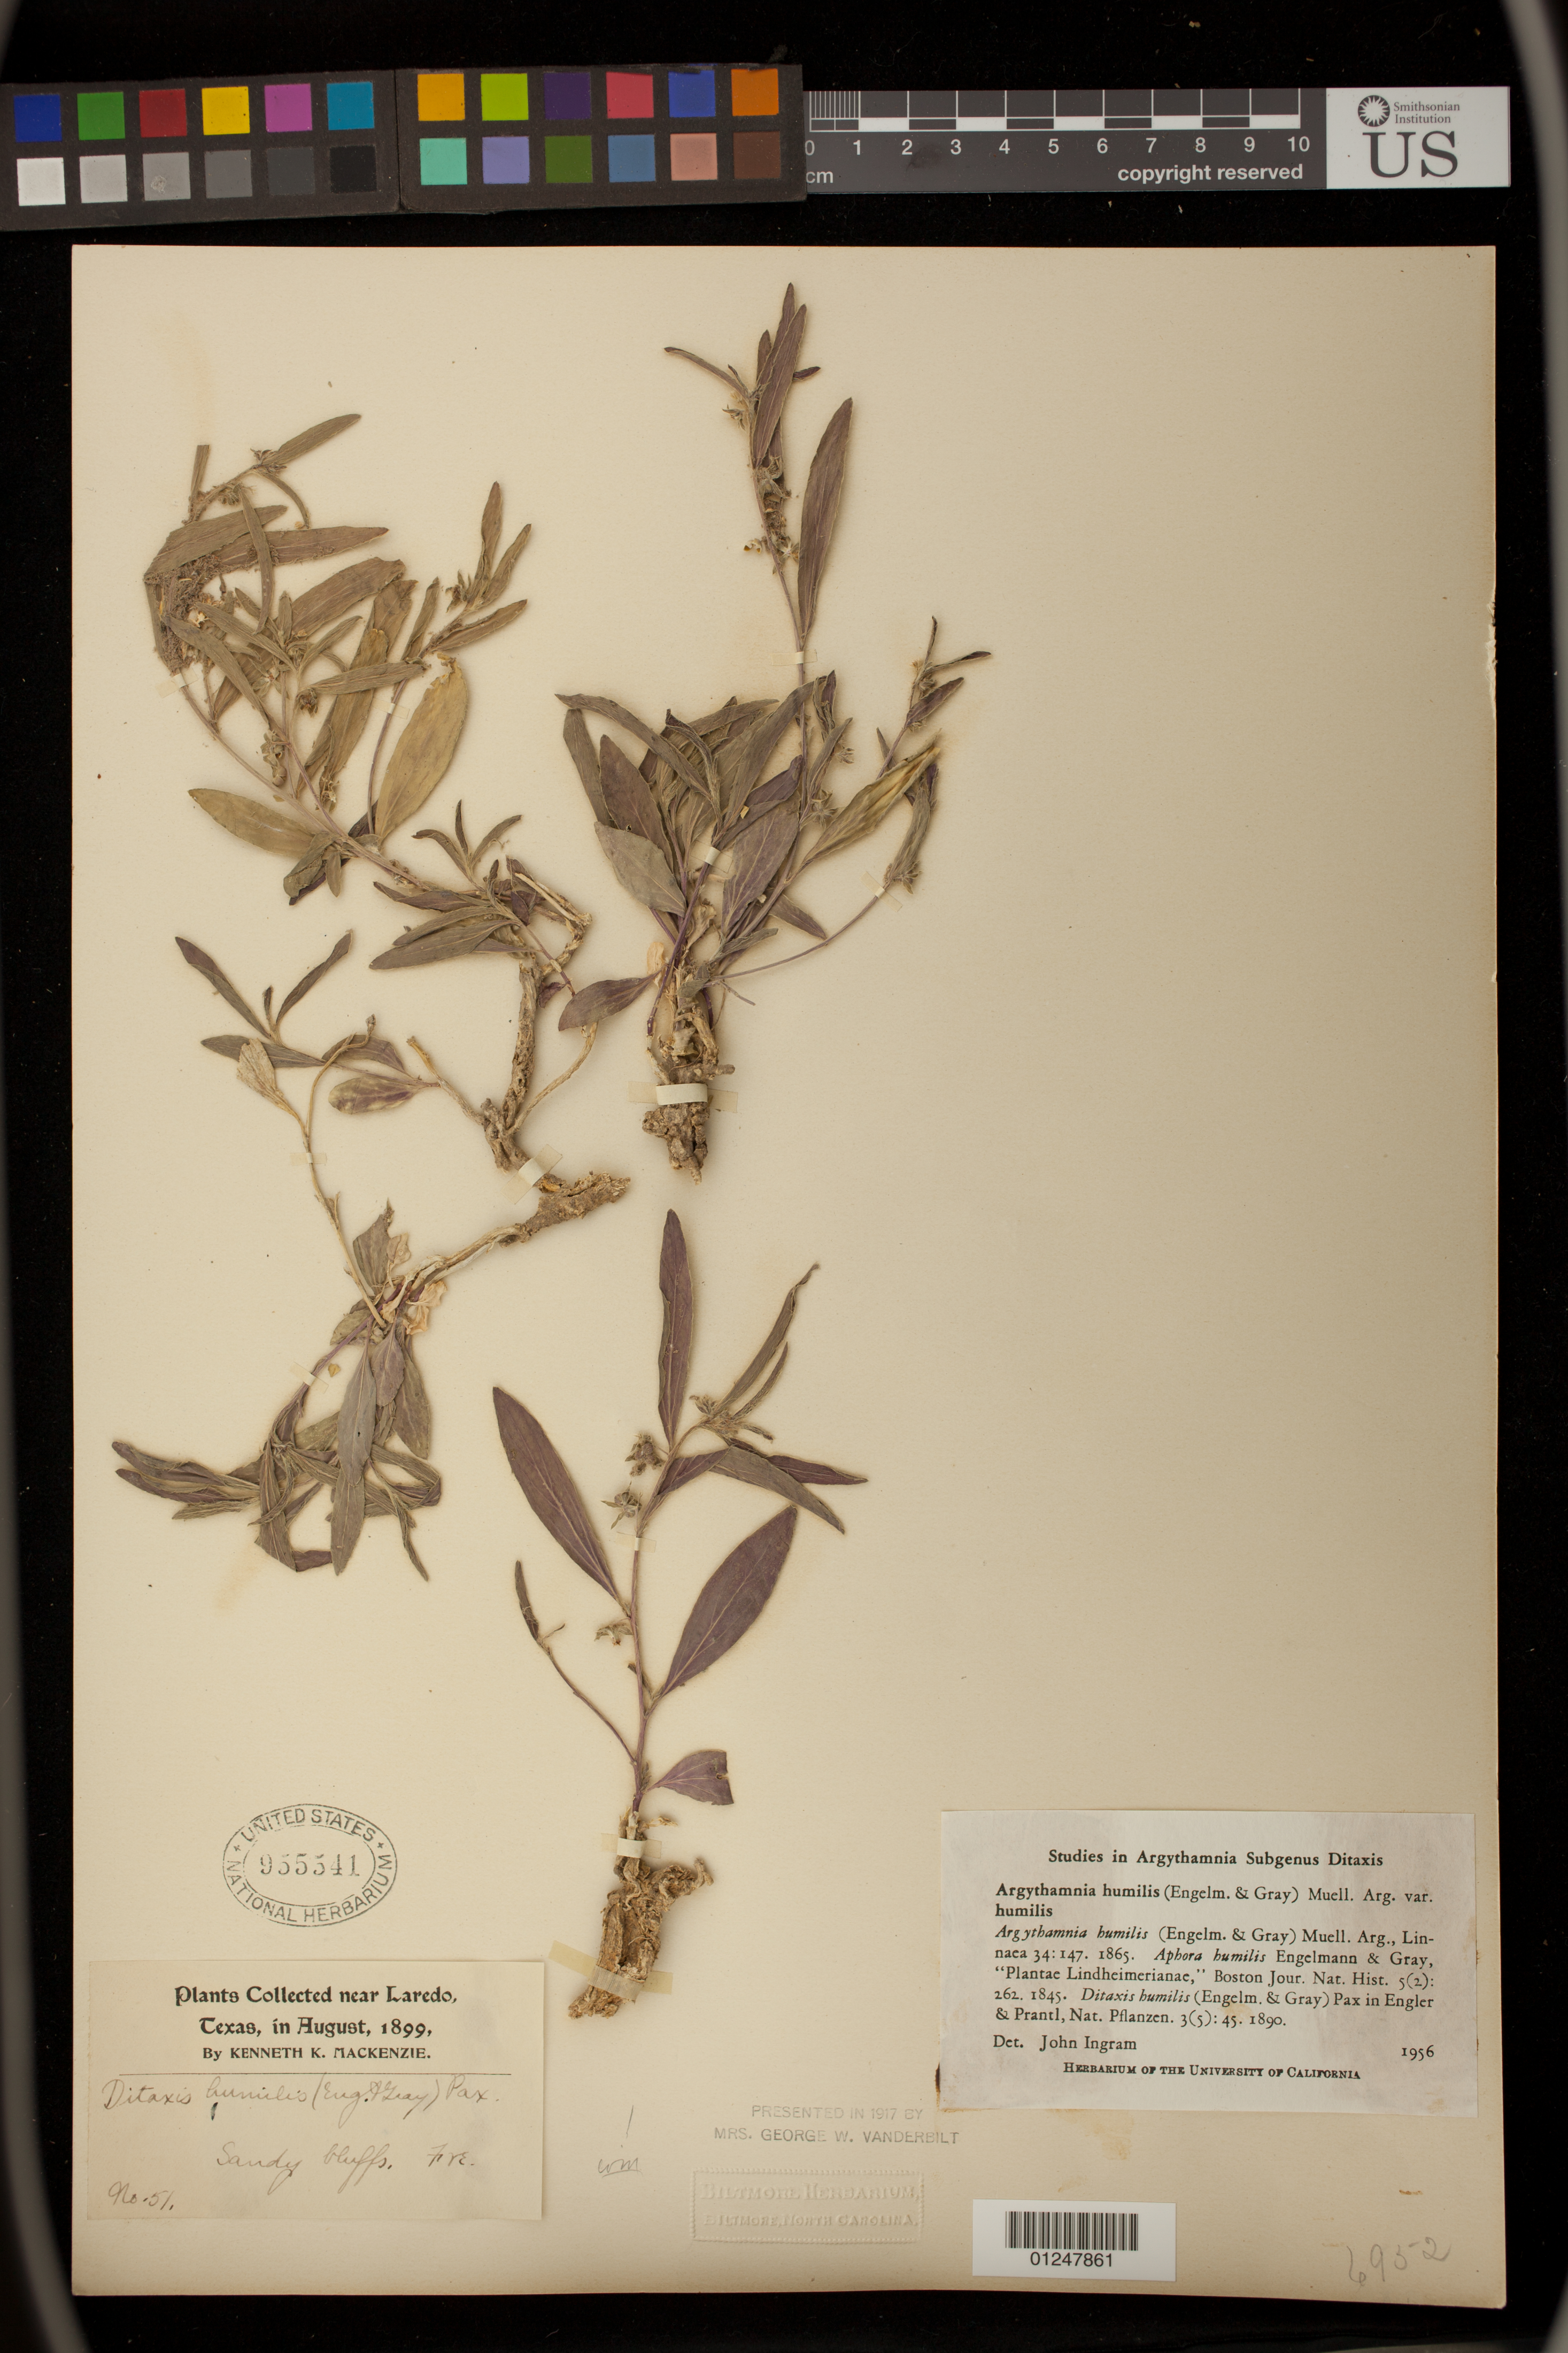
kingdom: Plantae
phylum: Tracheophyta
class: Magnoliopsida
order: Malpighiales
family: Euphorbiaceae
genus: Argythamnia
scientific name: Argythamnia humilis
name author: (Engelm. & A. Gray) Müll. Arg.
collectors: K. K. Mackenzie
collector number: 51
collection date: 1899-08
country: United States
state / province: Texas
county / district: Webb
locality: near Laredo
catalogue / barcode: US 955541